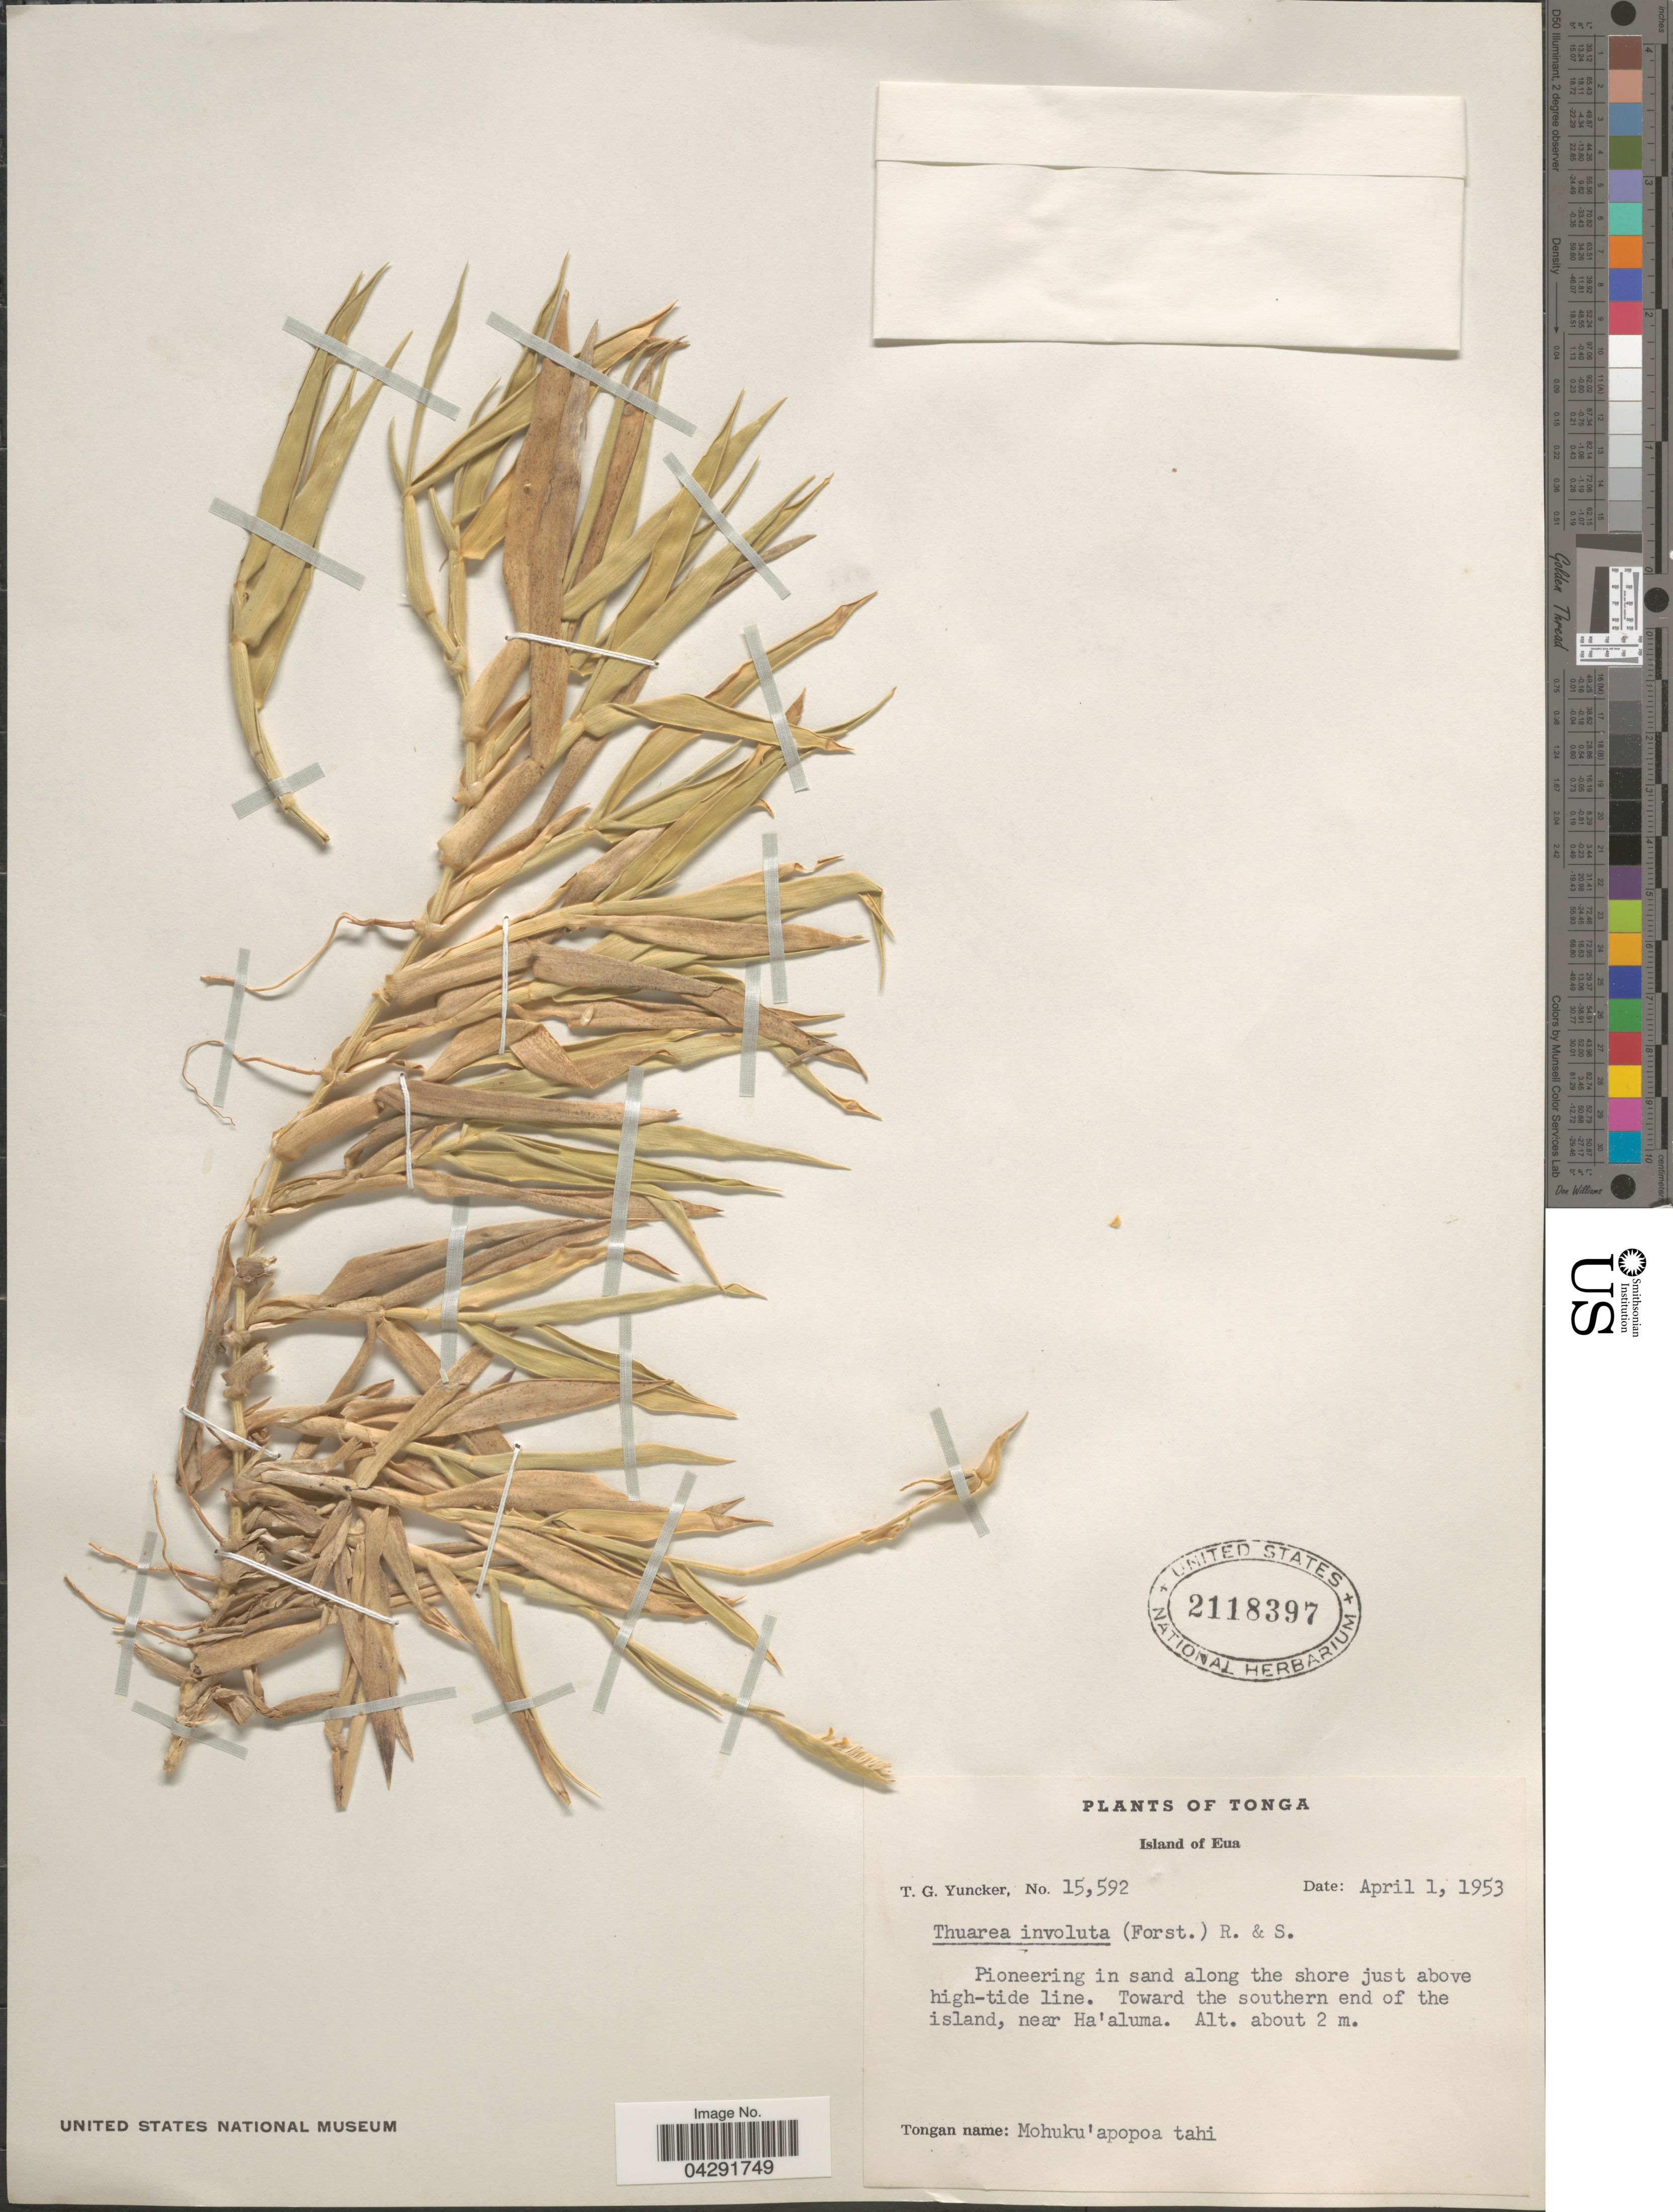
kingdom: Plantae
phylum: Tracheophyta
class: Liliopsida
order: Poales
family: Poaceae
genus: Thuarea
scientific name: Thuarea involuta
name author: (G. Forst.) R. Br. ex Sm.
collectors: T. G. Yuncker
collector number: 15592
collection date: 1953-04-01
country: Tonga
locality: Island of Eua. Pioneering in sand along the shore just above high-tide line. Toward the southern end of the island, near Ha'aluma.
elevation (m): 2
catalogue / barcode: US 2118397